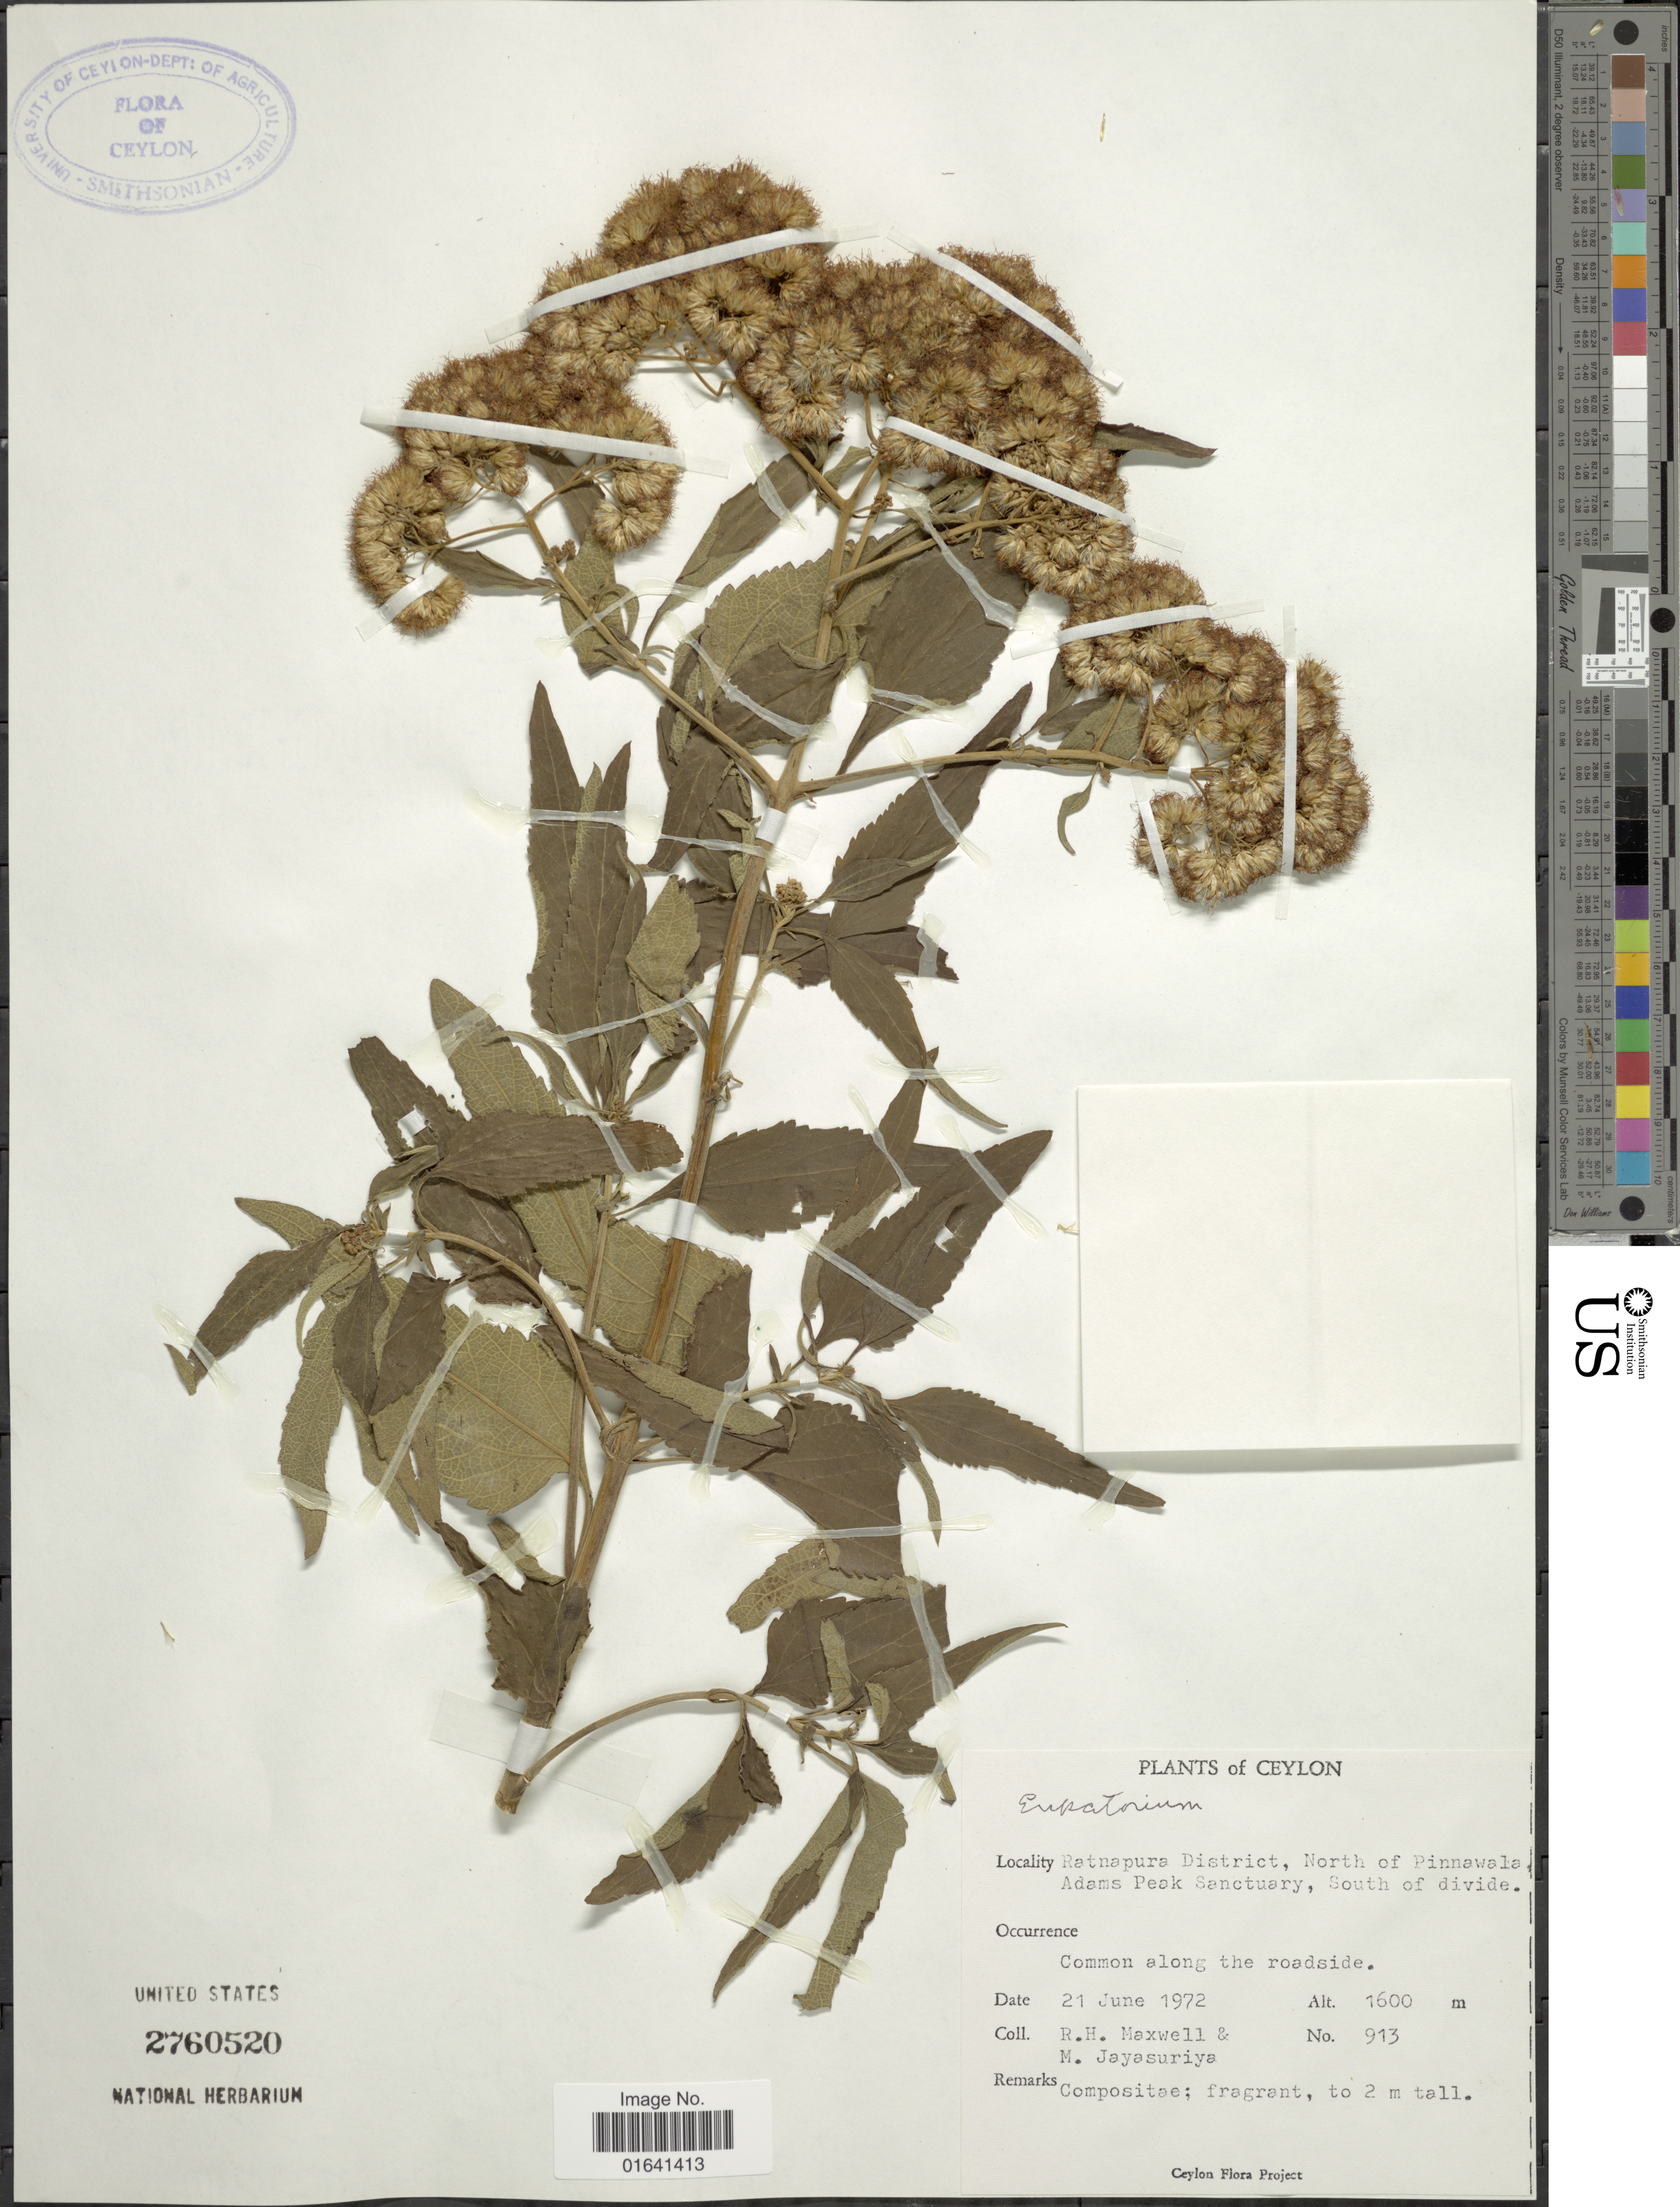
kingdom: Plantae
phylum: Tracheophyta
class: Magnoliopsida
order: Asterales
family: Asteraceae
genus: Austroeupatorium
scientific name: Austroeupatorium inulaefolium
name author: (Kunth) R.M. King & H. Rob.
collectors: R. Maxwell & M. Jayasuriya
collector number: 913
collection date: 1972-06-21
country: Sri Lanka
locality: Ceylon, Ratnapura District, North of Pinnawala. Adams Peak Sanctuary, South of Divide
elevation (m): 1600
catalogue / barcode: US 2760520